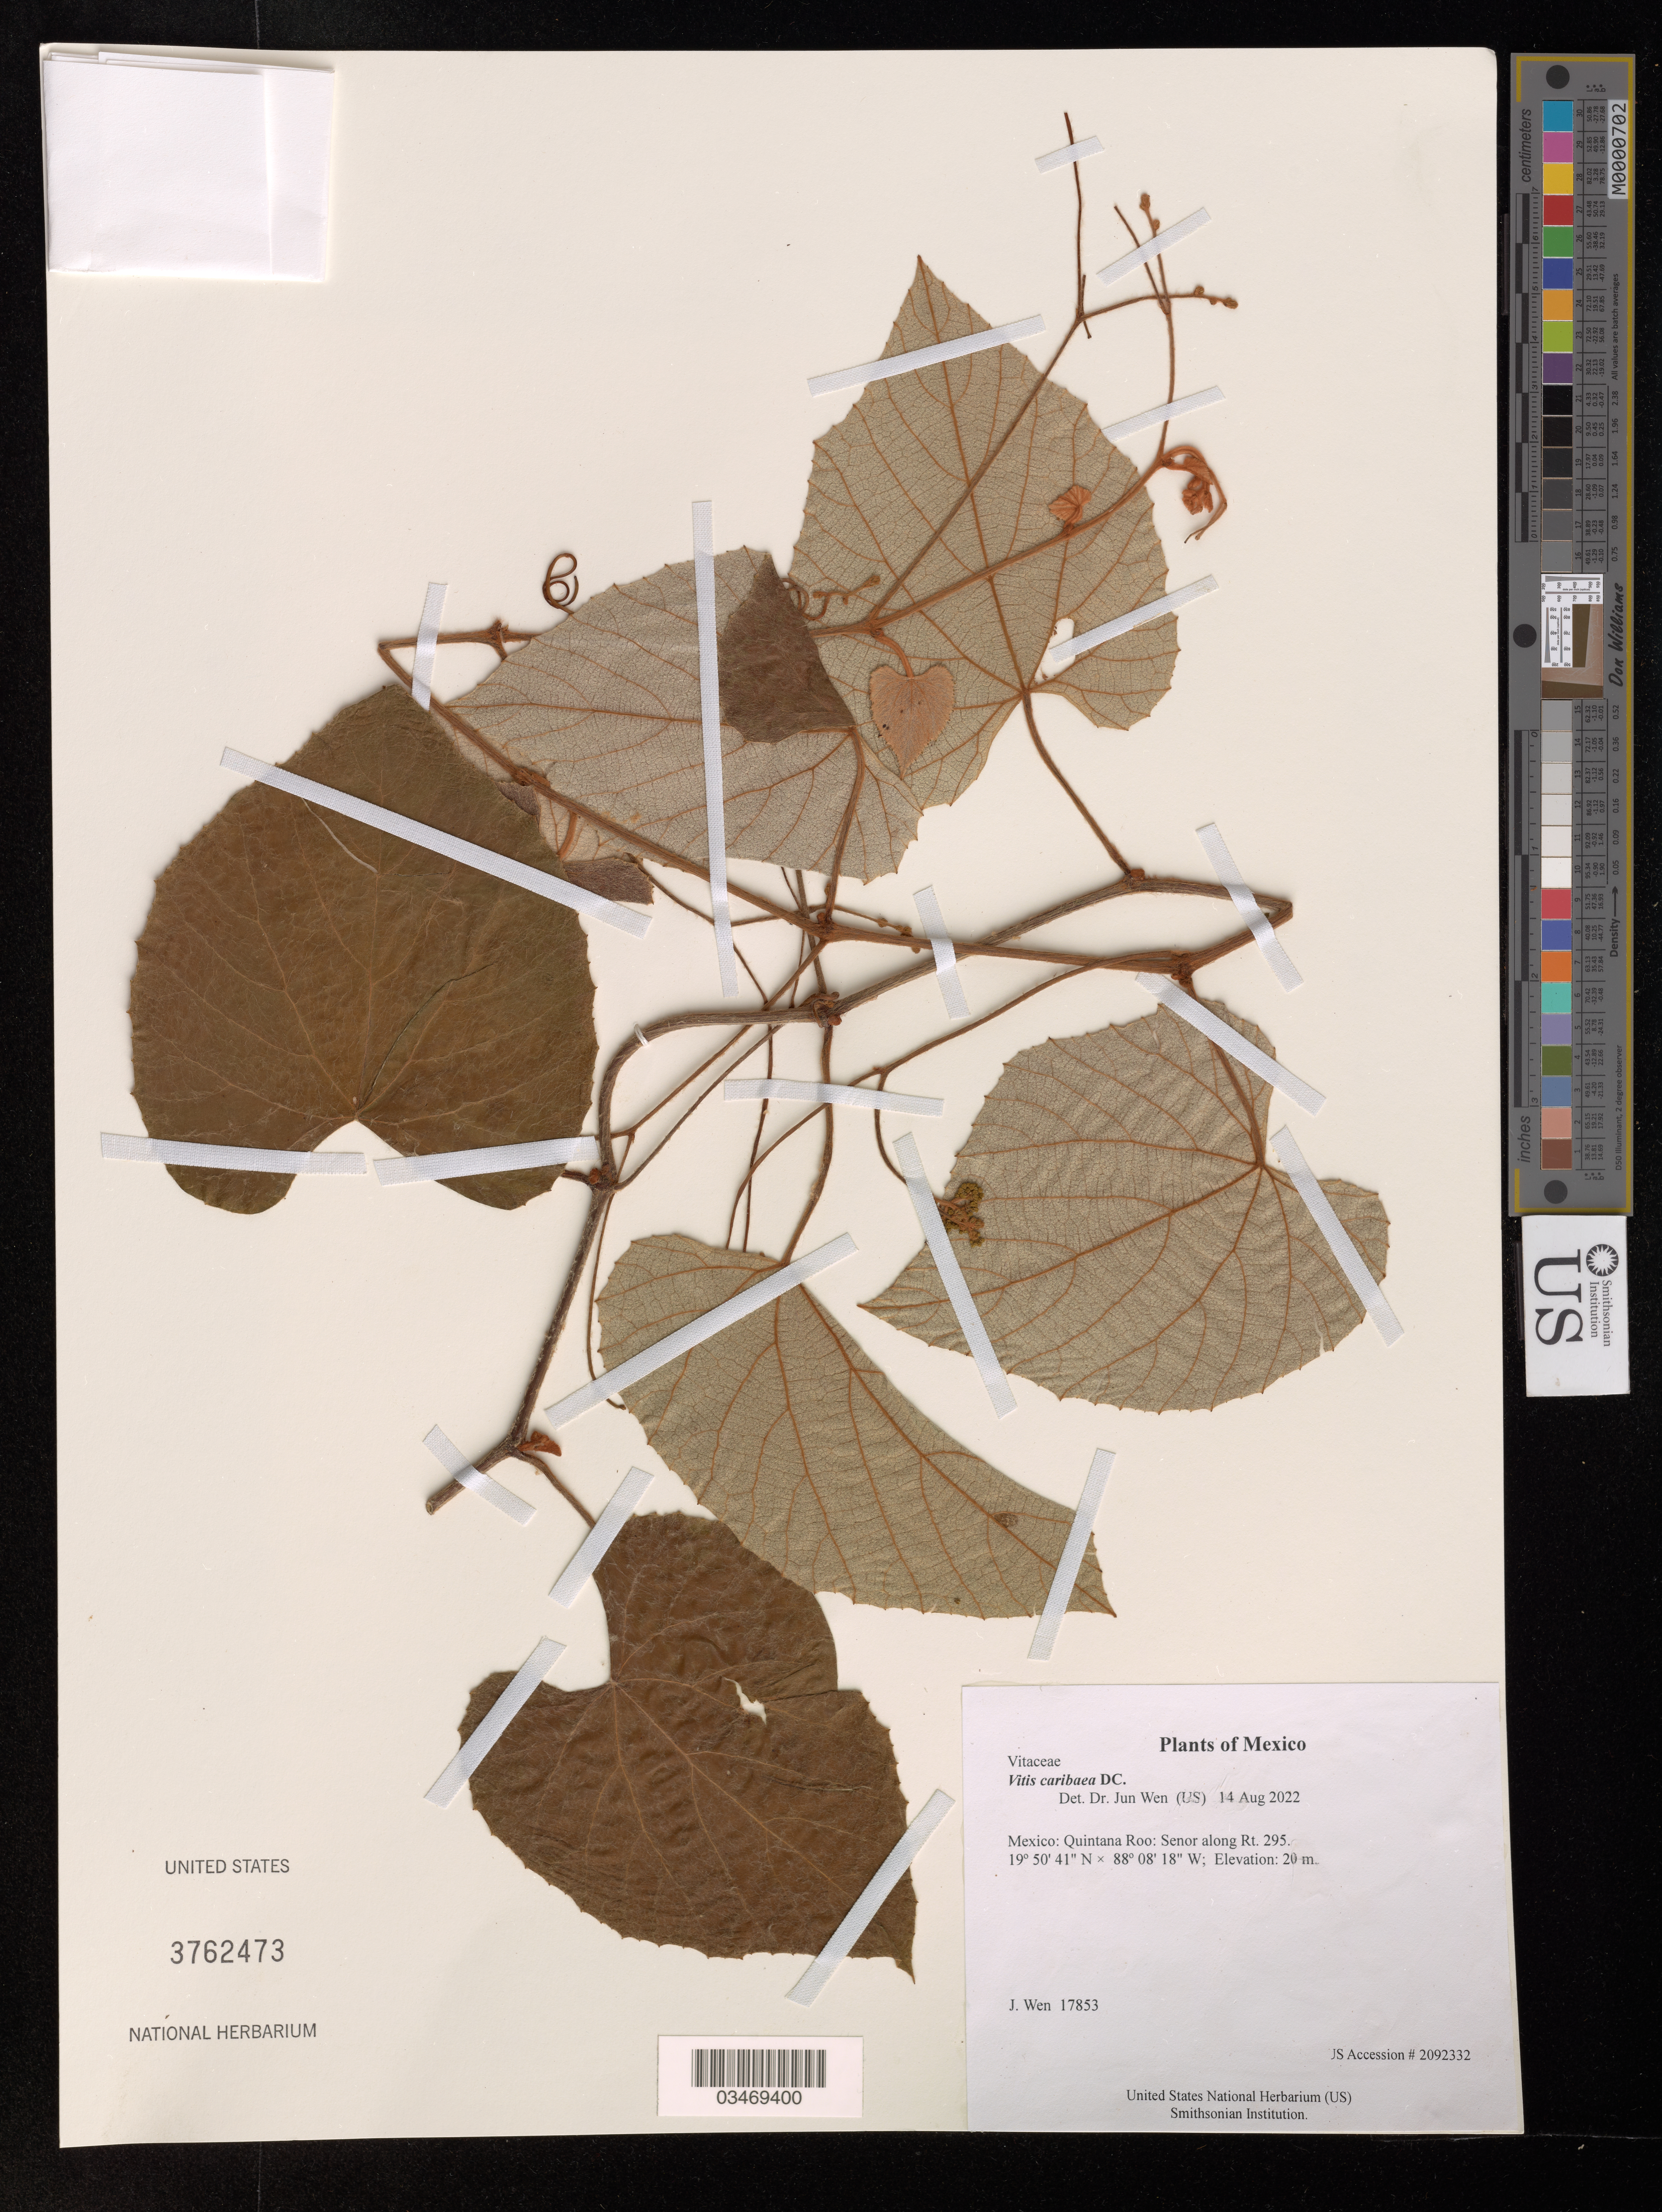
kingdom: Plantae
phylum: Tracheophyta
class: Magnoliopsida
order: Vitales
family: Vitaceae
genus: Vitis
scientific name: Vitis caribaea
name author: DC.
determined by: Wen, Jun, (BOT), Smithsonian Institution - National Museum of Natural History (UNITED STATES)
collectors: J. Wen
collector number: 17853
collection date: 2022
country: Mexico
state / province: Quintana Roo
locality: Senor along Rt. 295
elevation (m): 20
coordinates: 19 50 41 N, 88 8 18 W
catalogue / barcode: US 3762473